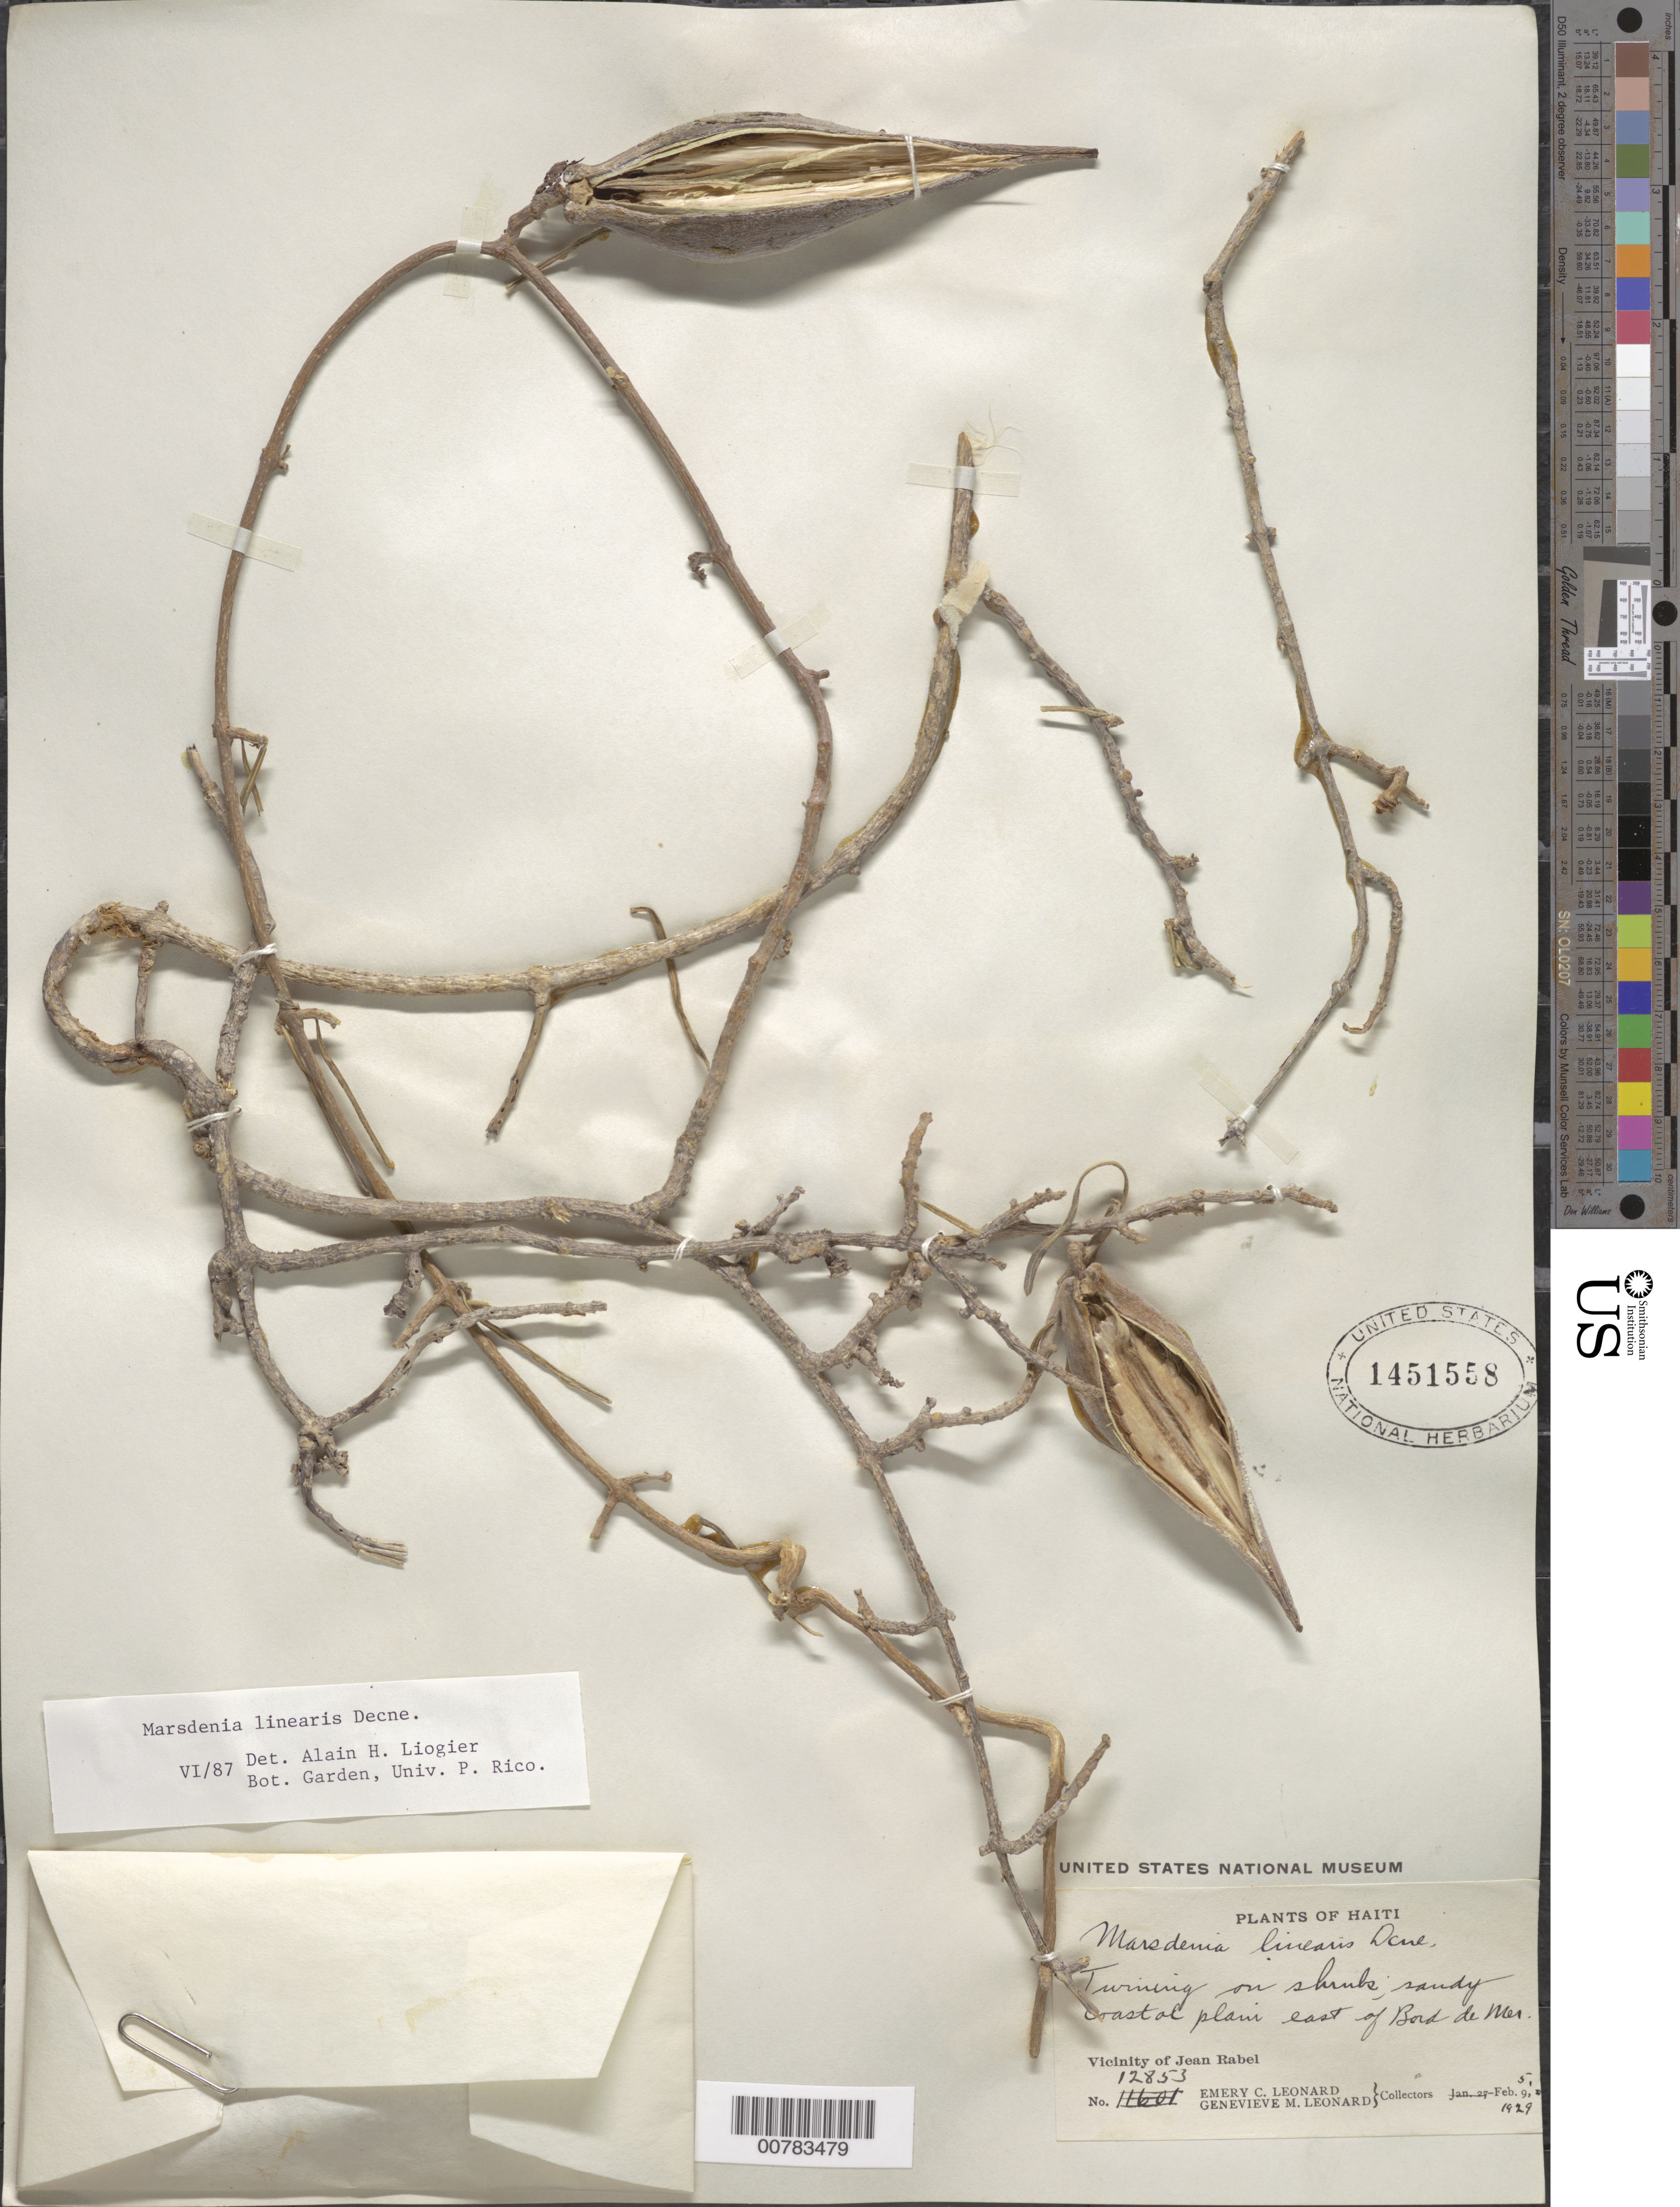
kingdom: Plantae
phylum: Tracheophyta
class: Magnoliopsida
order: Gentianales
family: Apocynaceae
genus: Marsdenia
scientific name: Marsdenia linearis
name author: Decne.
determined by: Liogier, Alain H.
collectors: E. C. Leonard & G. M. Leonard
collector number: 12853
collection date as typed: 05 Feb 1929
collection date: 1929-02-05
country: Haiti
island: Hispaniola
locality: Vicinity of Jean Rabel, east of Bord de Mer.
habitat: Sandy coastal plain.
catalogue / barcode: US 1451558